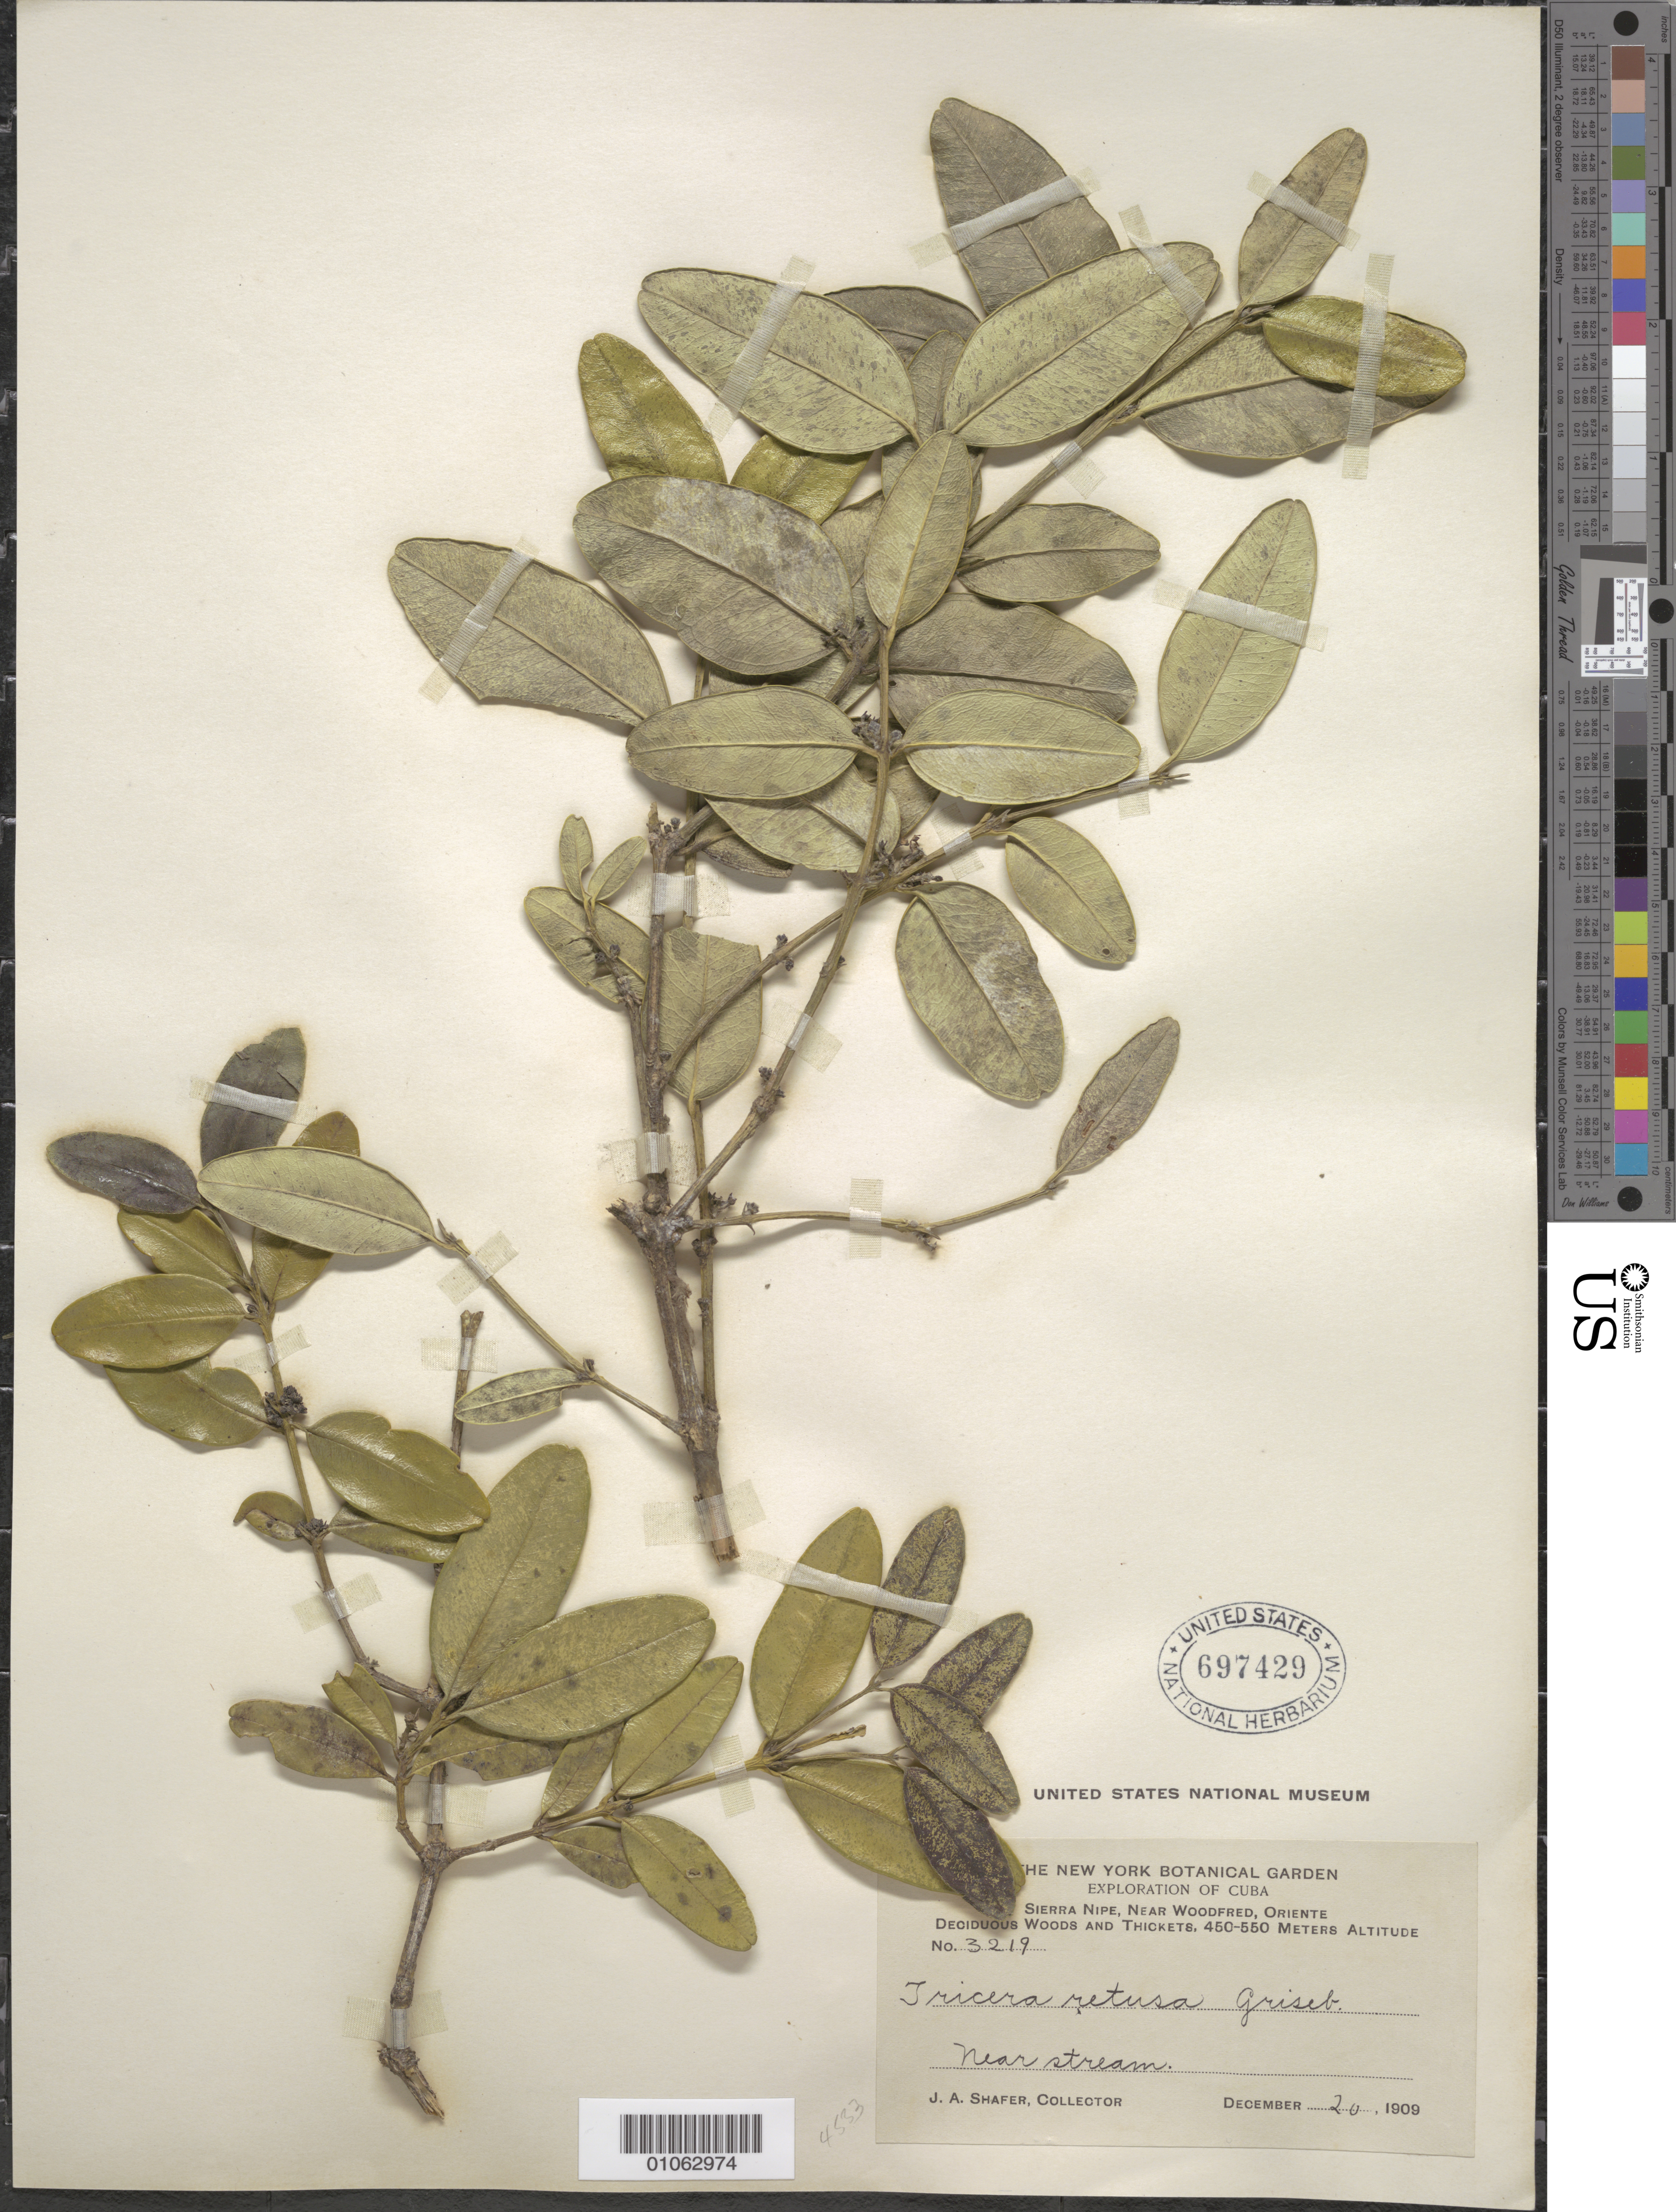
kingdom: Plantae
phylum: Tracheophyta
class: Magnoliopsida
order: Buxales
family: Buxaceae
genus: Buxus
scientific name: Buxus retusa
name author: (Griseb.) Müll. Arg.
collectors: J. A. Shafer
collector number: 3219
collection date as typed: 20 Dec 1909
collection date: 1909-12-20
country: Cuba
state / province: Holguín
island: Cuba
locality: Sierra Nipe, near Woodfred, Oriente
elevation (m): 450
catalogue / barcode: US 697429